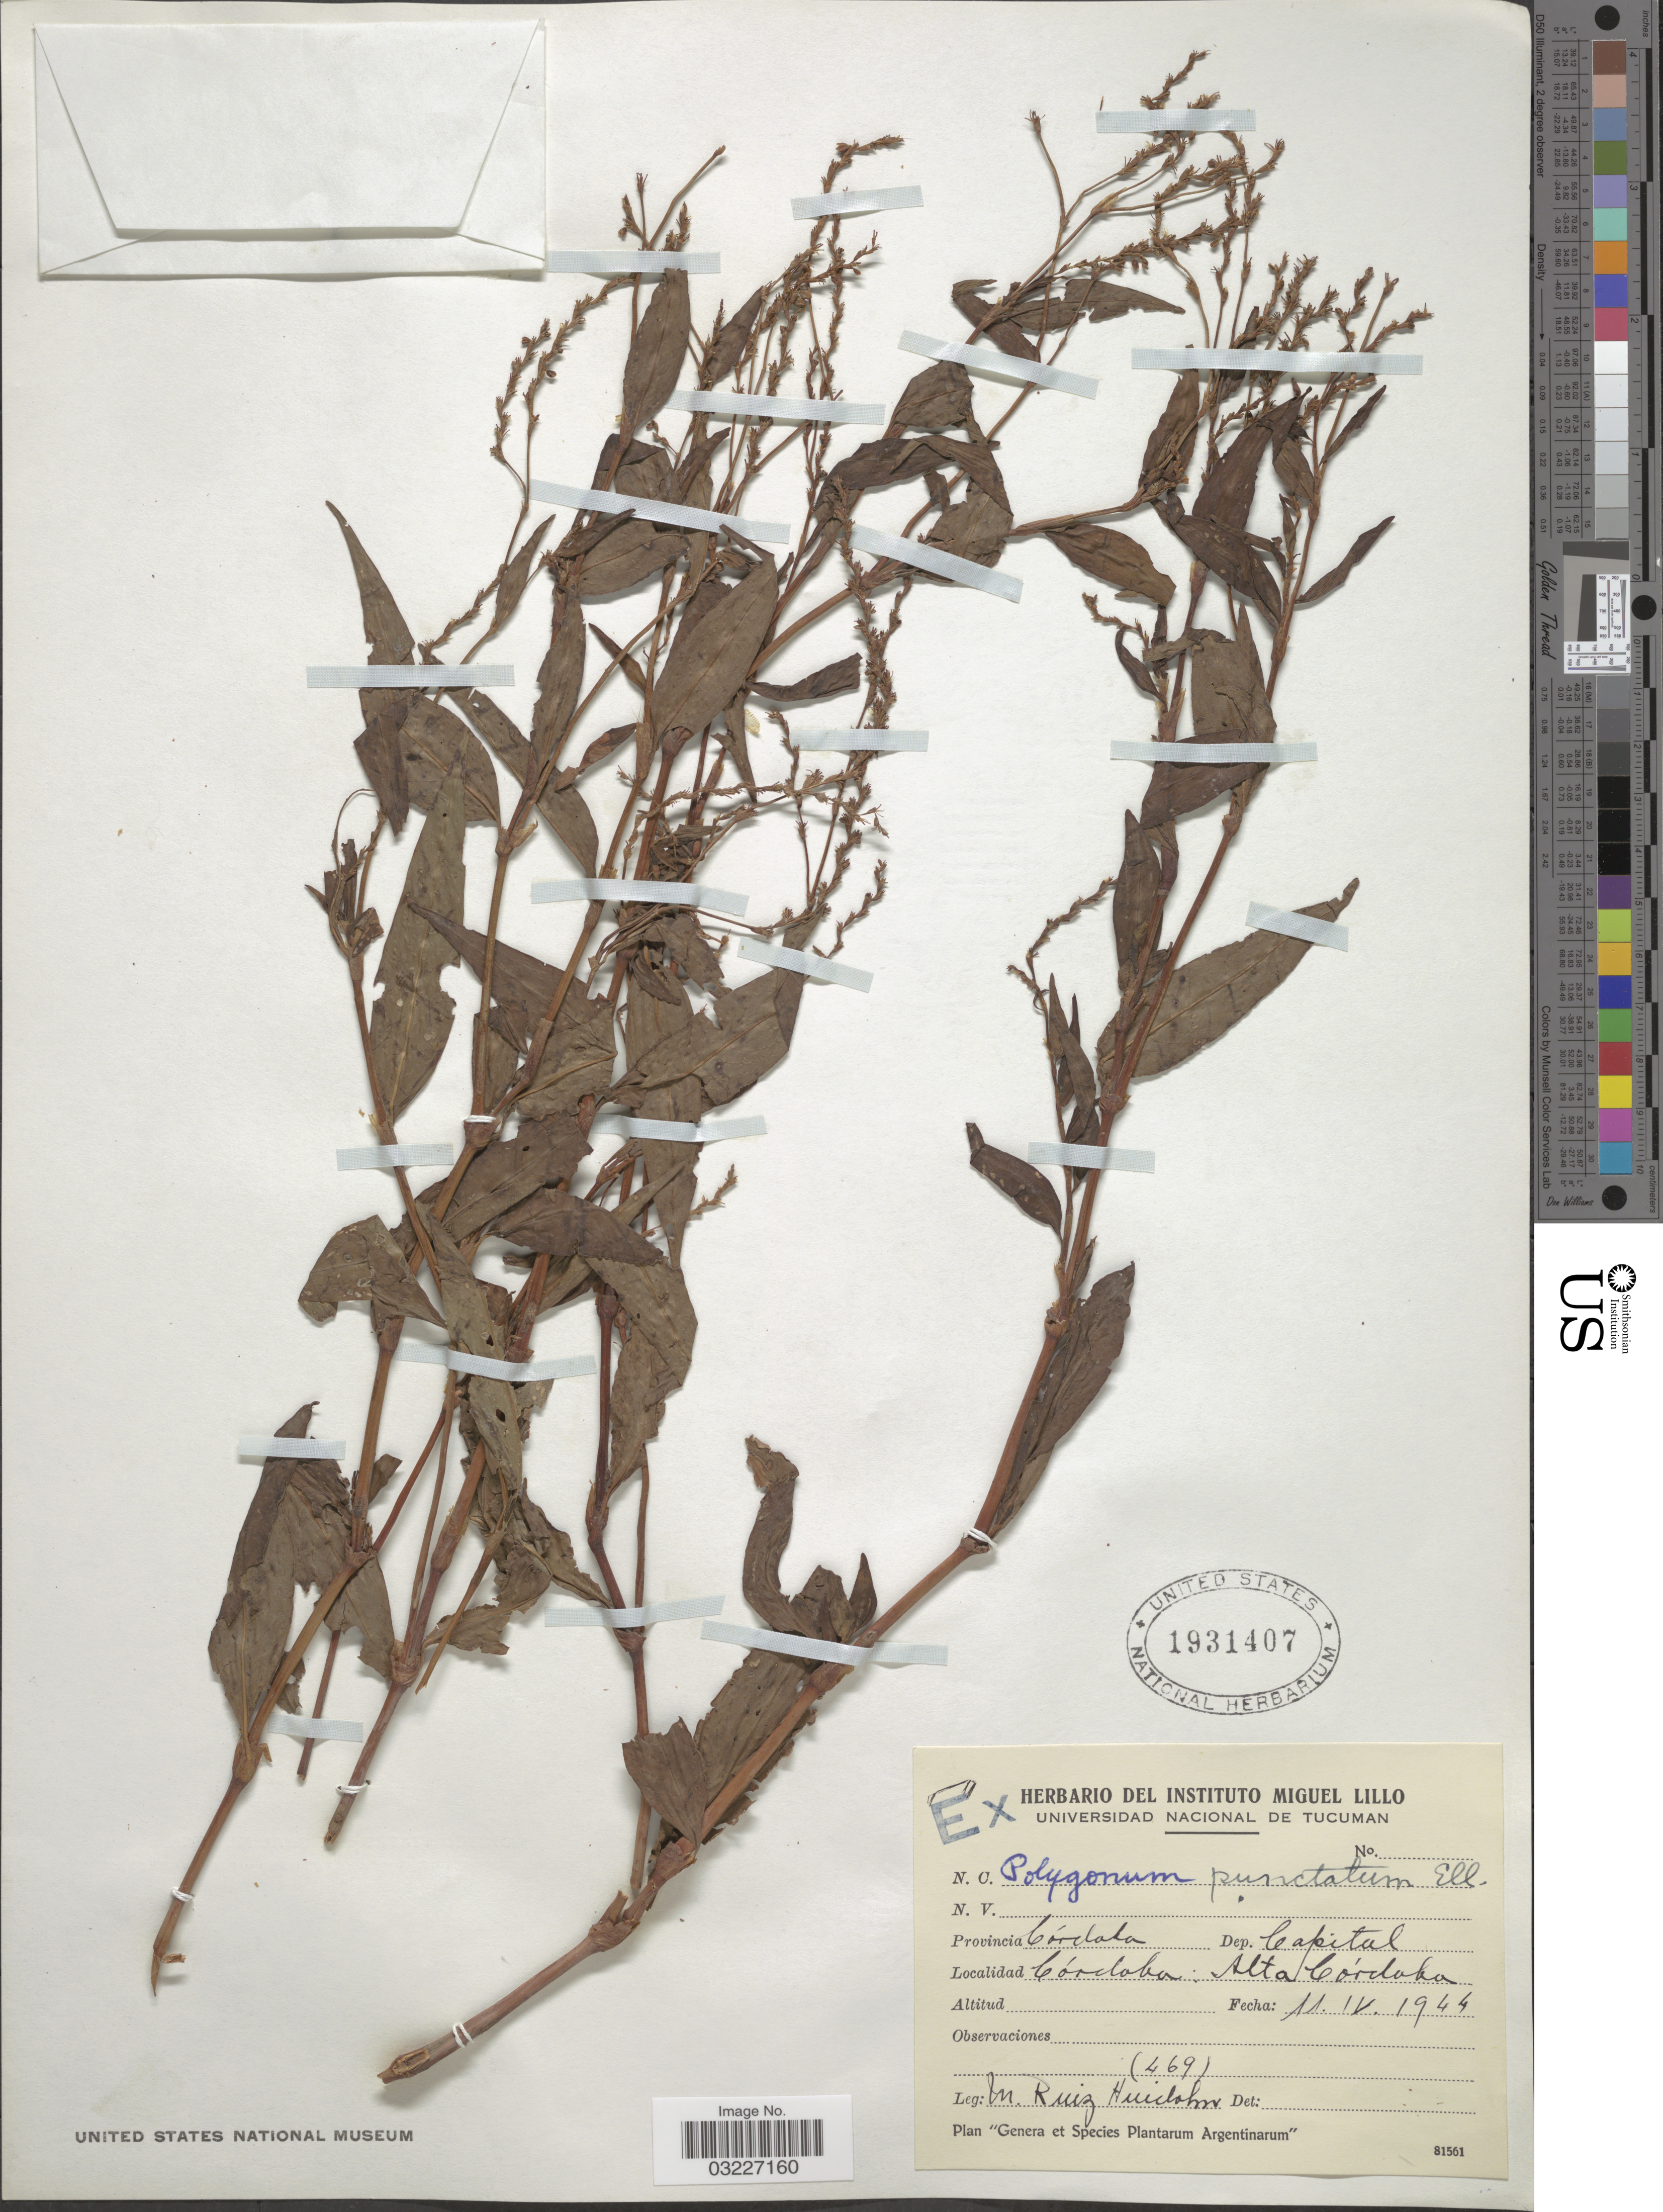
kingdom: Plantae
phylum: Tracheophyta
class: Magnoliopsida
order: Caryophyllales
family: Polygonaceae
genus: Polygonum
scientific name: Polygonum punctatum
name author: Elliott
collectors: M. Ruiz Huidobro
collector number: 469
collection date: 1944-04-11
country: Argentina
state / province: Cordoba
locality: Dep. Capital. Córdoba: Alta Córdoba.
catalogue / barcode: US 1931407